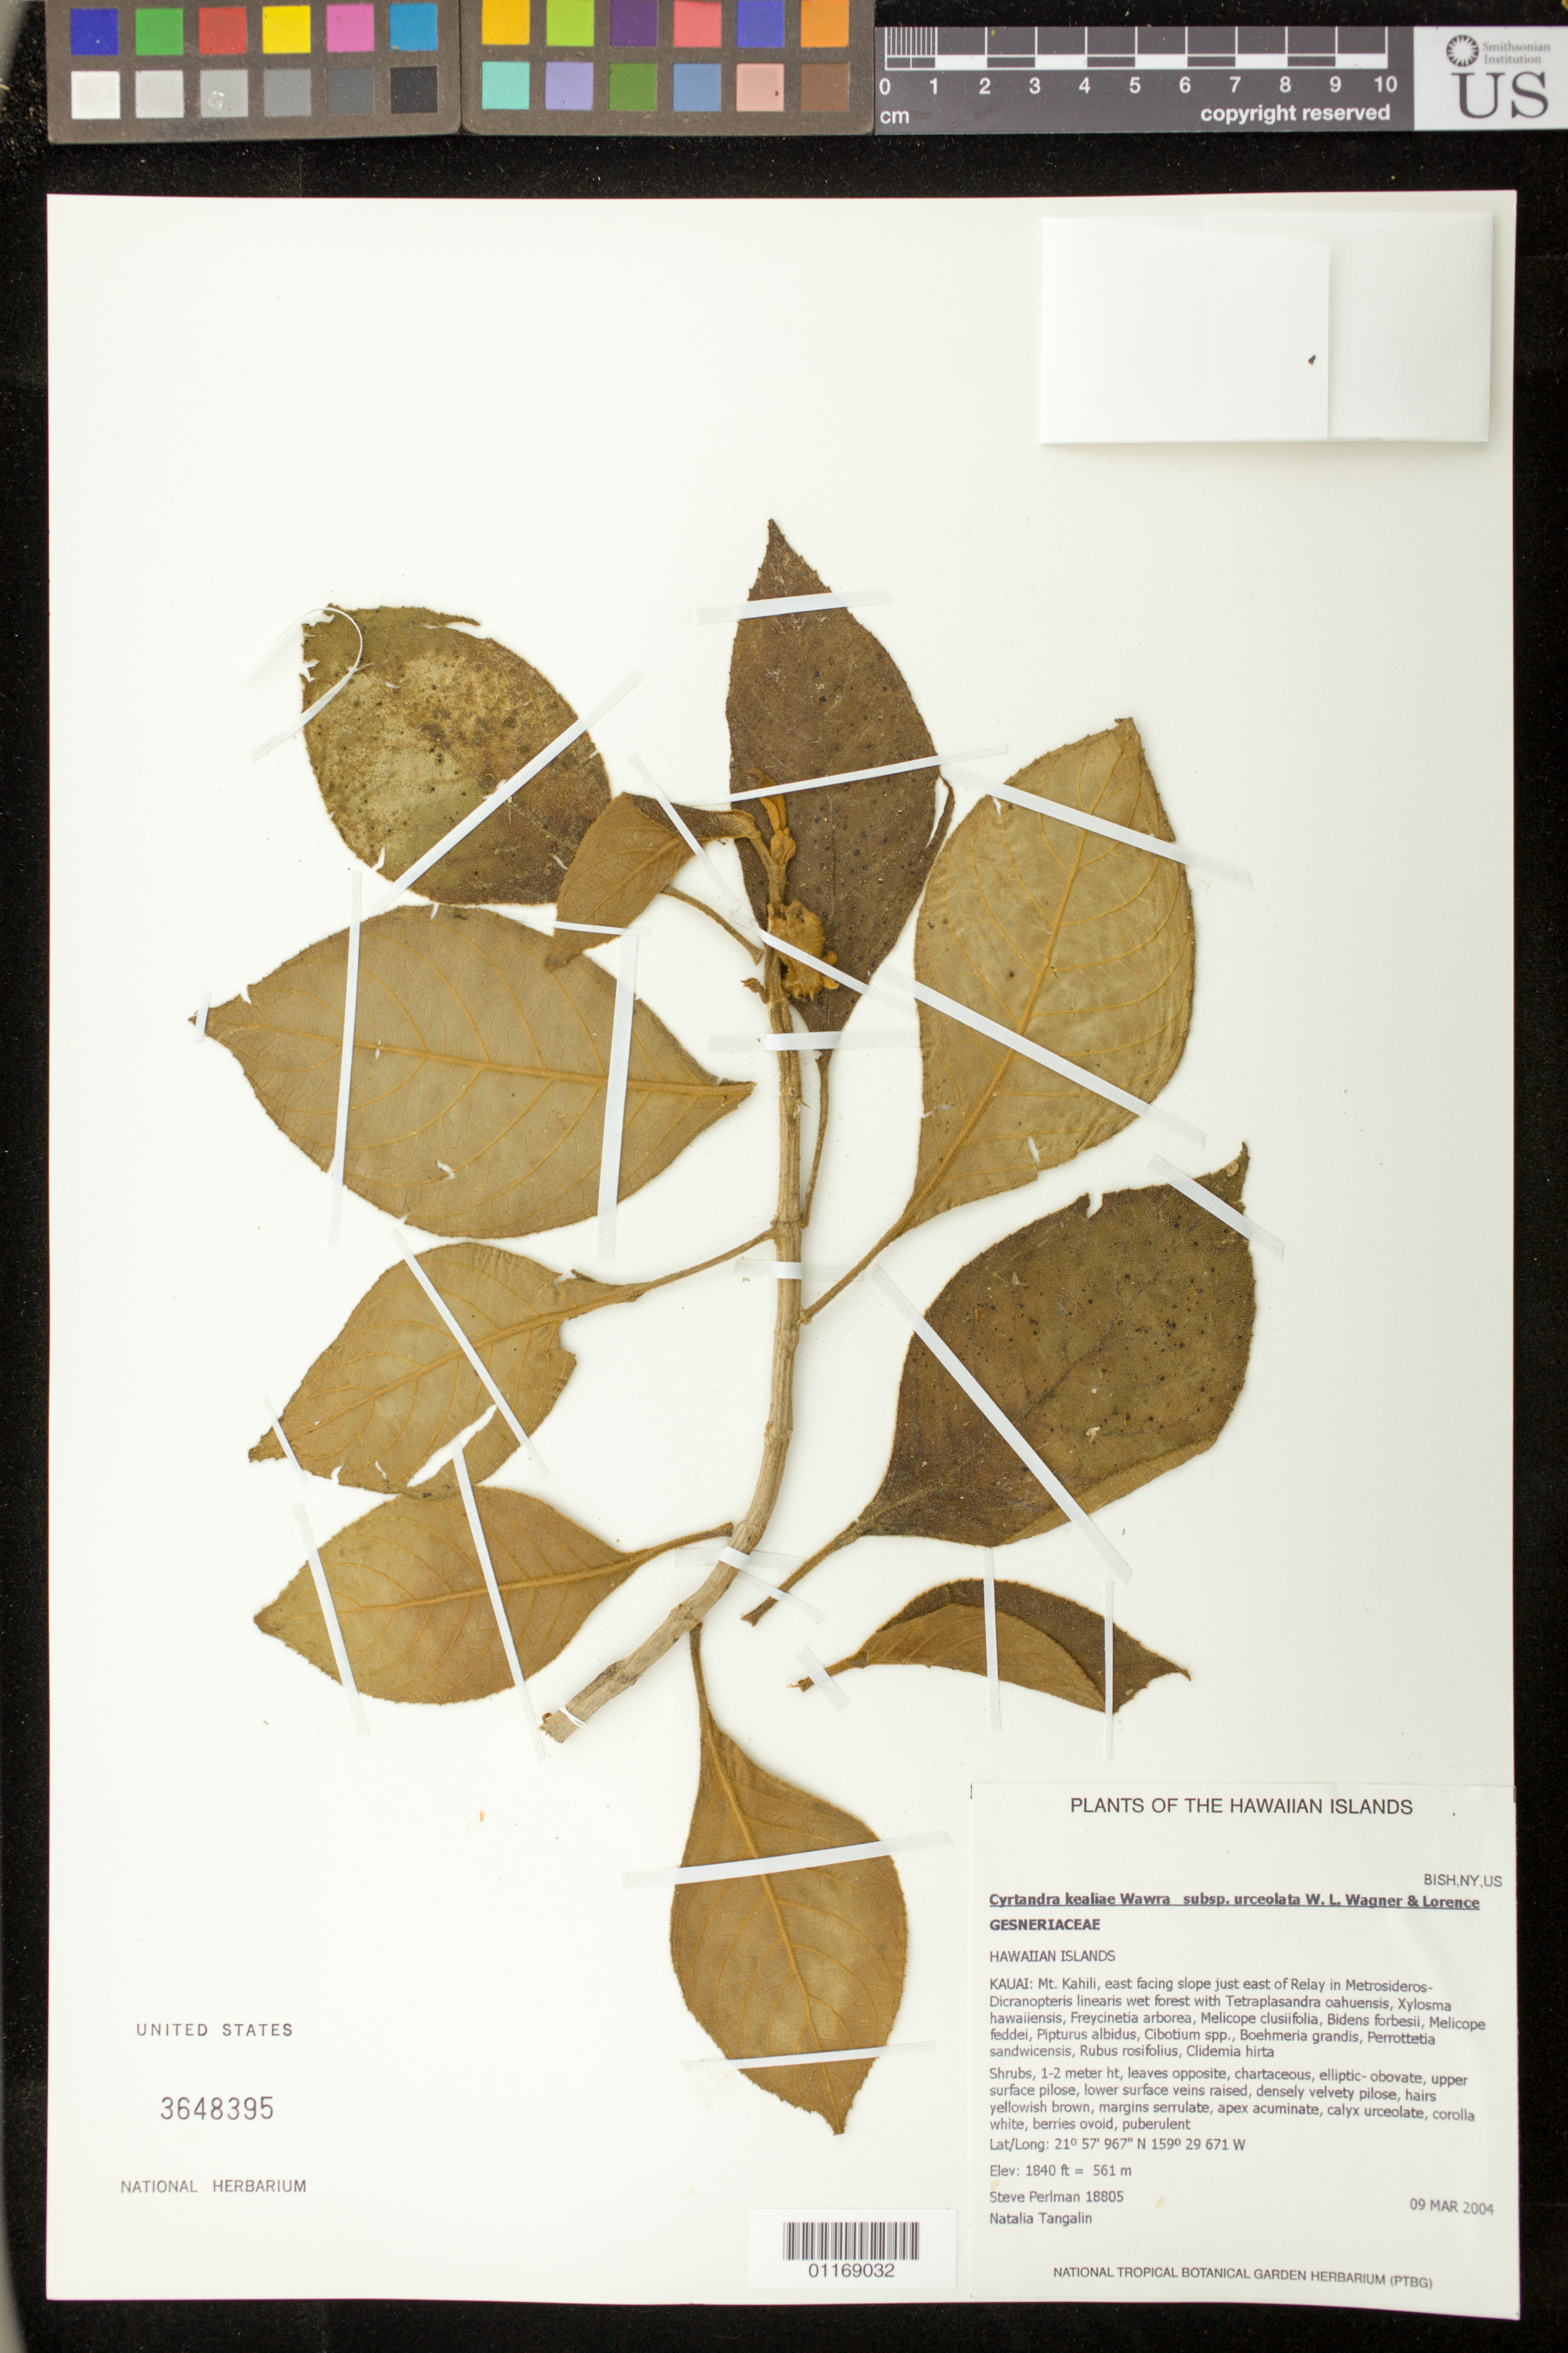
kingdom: Plantae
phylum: Tracheophyta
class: Magnoliopsida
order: Lamiales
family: Gesneriaceae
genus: Cyrtandra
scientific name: Cyrtandra kealiae subsp. urceolata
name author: W.L. Wagner & Lorence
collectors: S. P. Perlman & N. Tangalin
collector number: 18805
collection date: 2004-03-09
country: United States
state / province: Hawaii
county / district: Kauai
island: Kaua'i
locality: Mt. Kahili, east facing slope just east of Relay.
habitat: Wet forest.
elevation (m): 561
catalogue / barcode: US 3648395